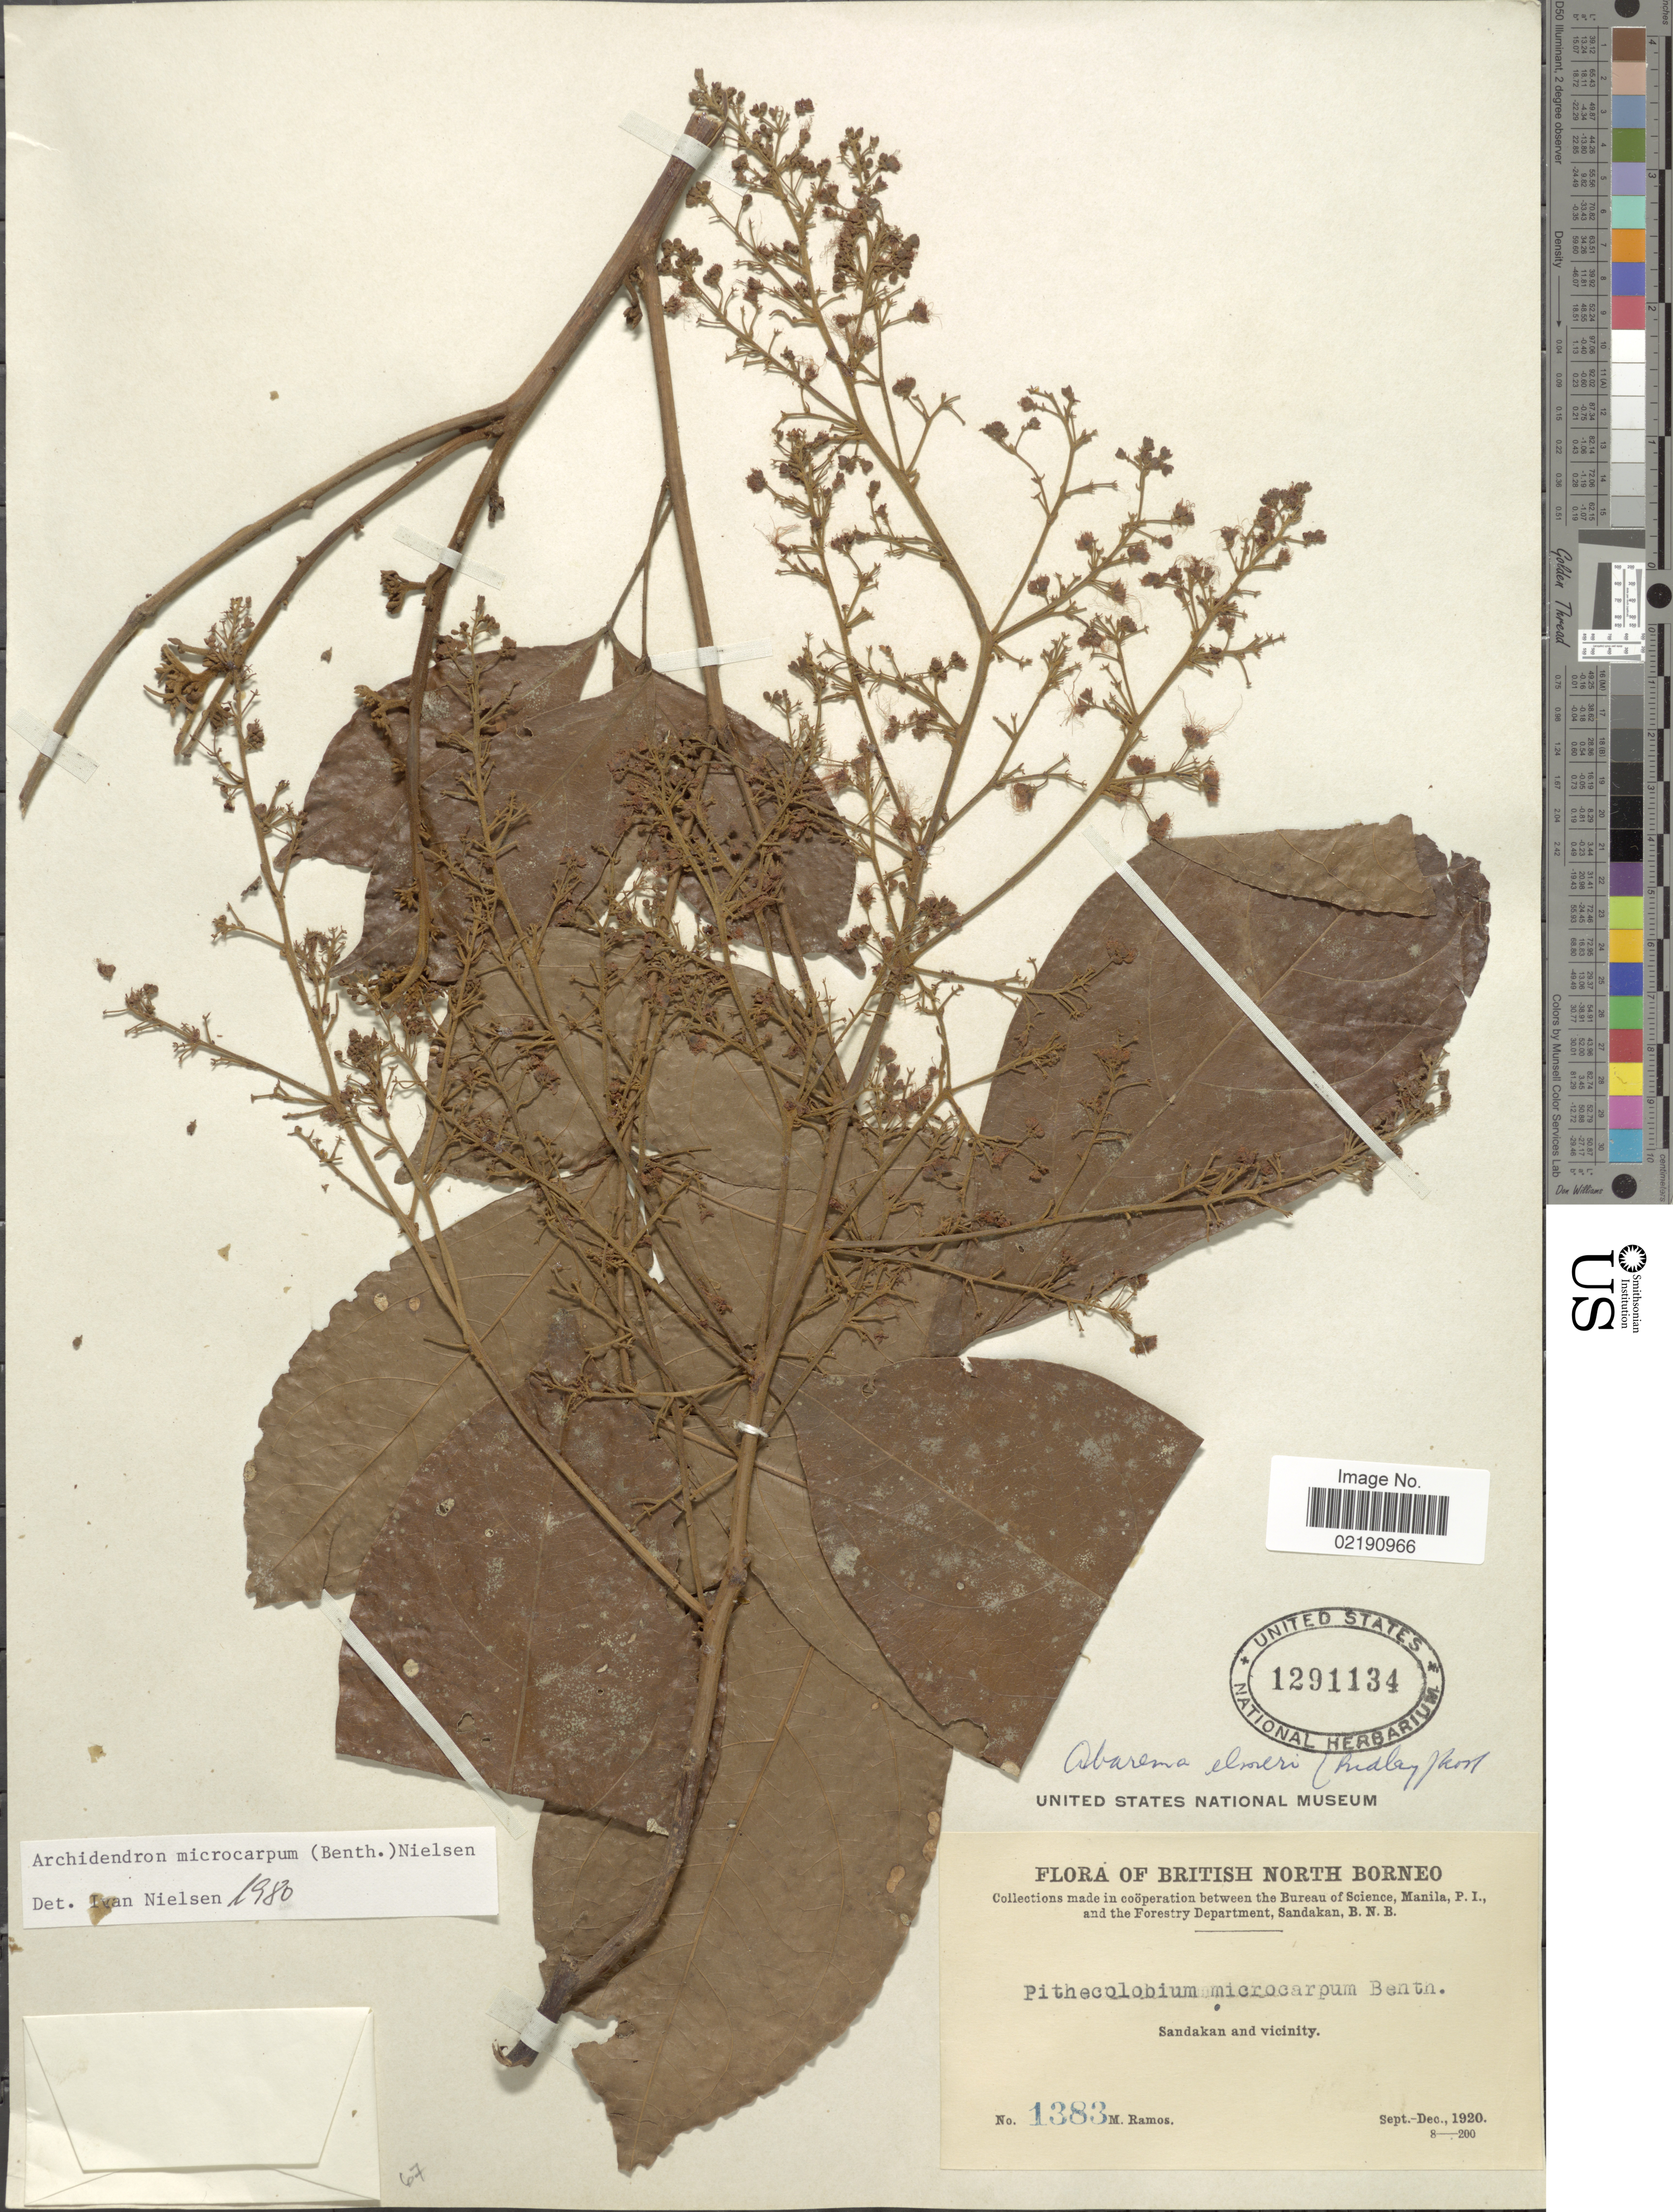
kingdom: Plantae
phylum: Tracheophyta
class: Magnoliopsida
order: Fabales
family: Fabaceae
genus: Archidendron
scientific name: Archidendron microcarpum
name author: (Benth.) I.C. Nielsen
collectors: M. Ramos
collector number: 1383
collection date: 1920-09/1920-12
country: Malaysia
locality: British North Borneo, Sandakan and vicinity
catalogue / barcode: US 1291134